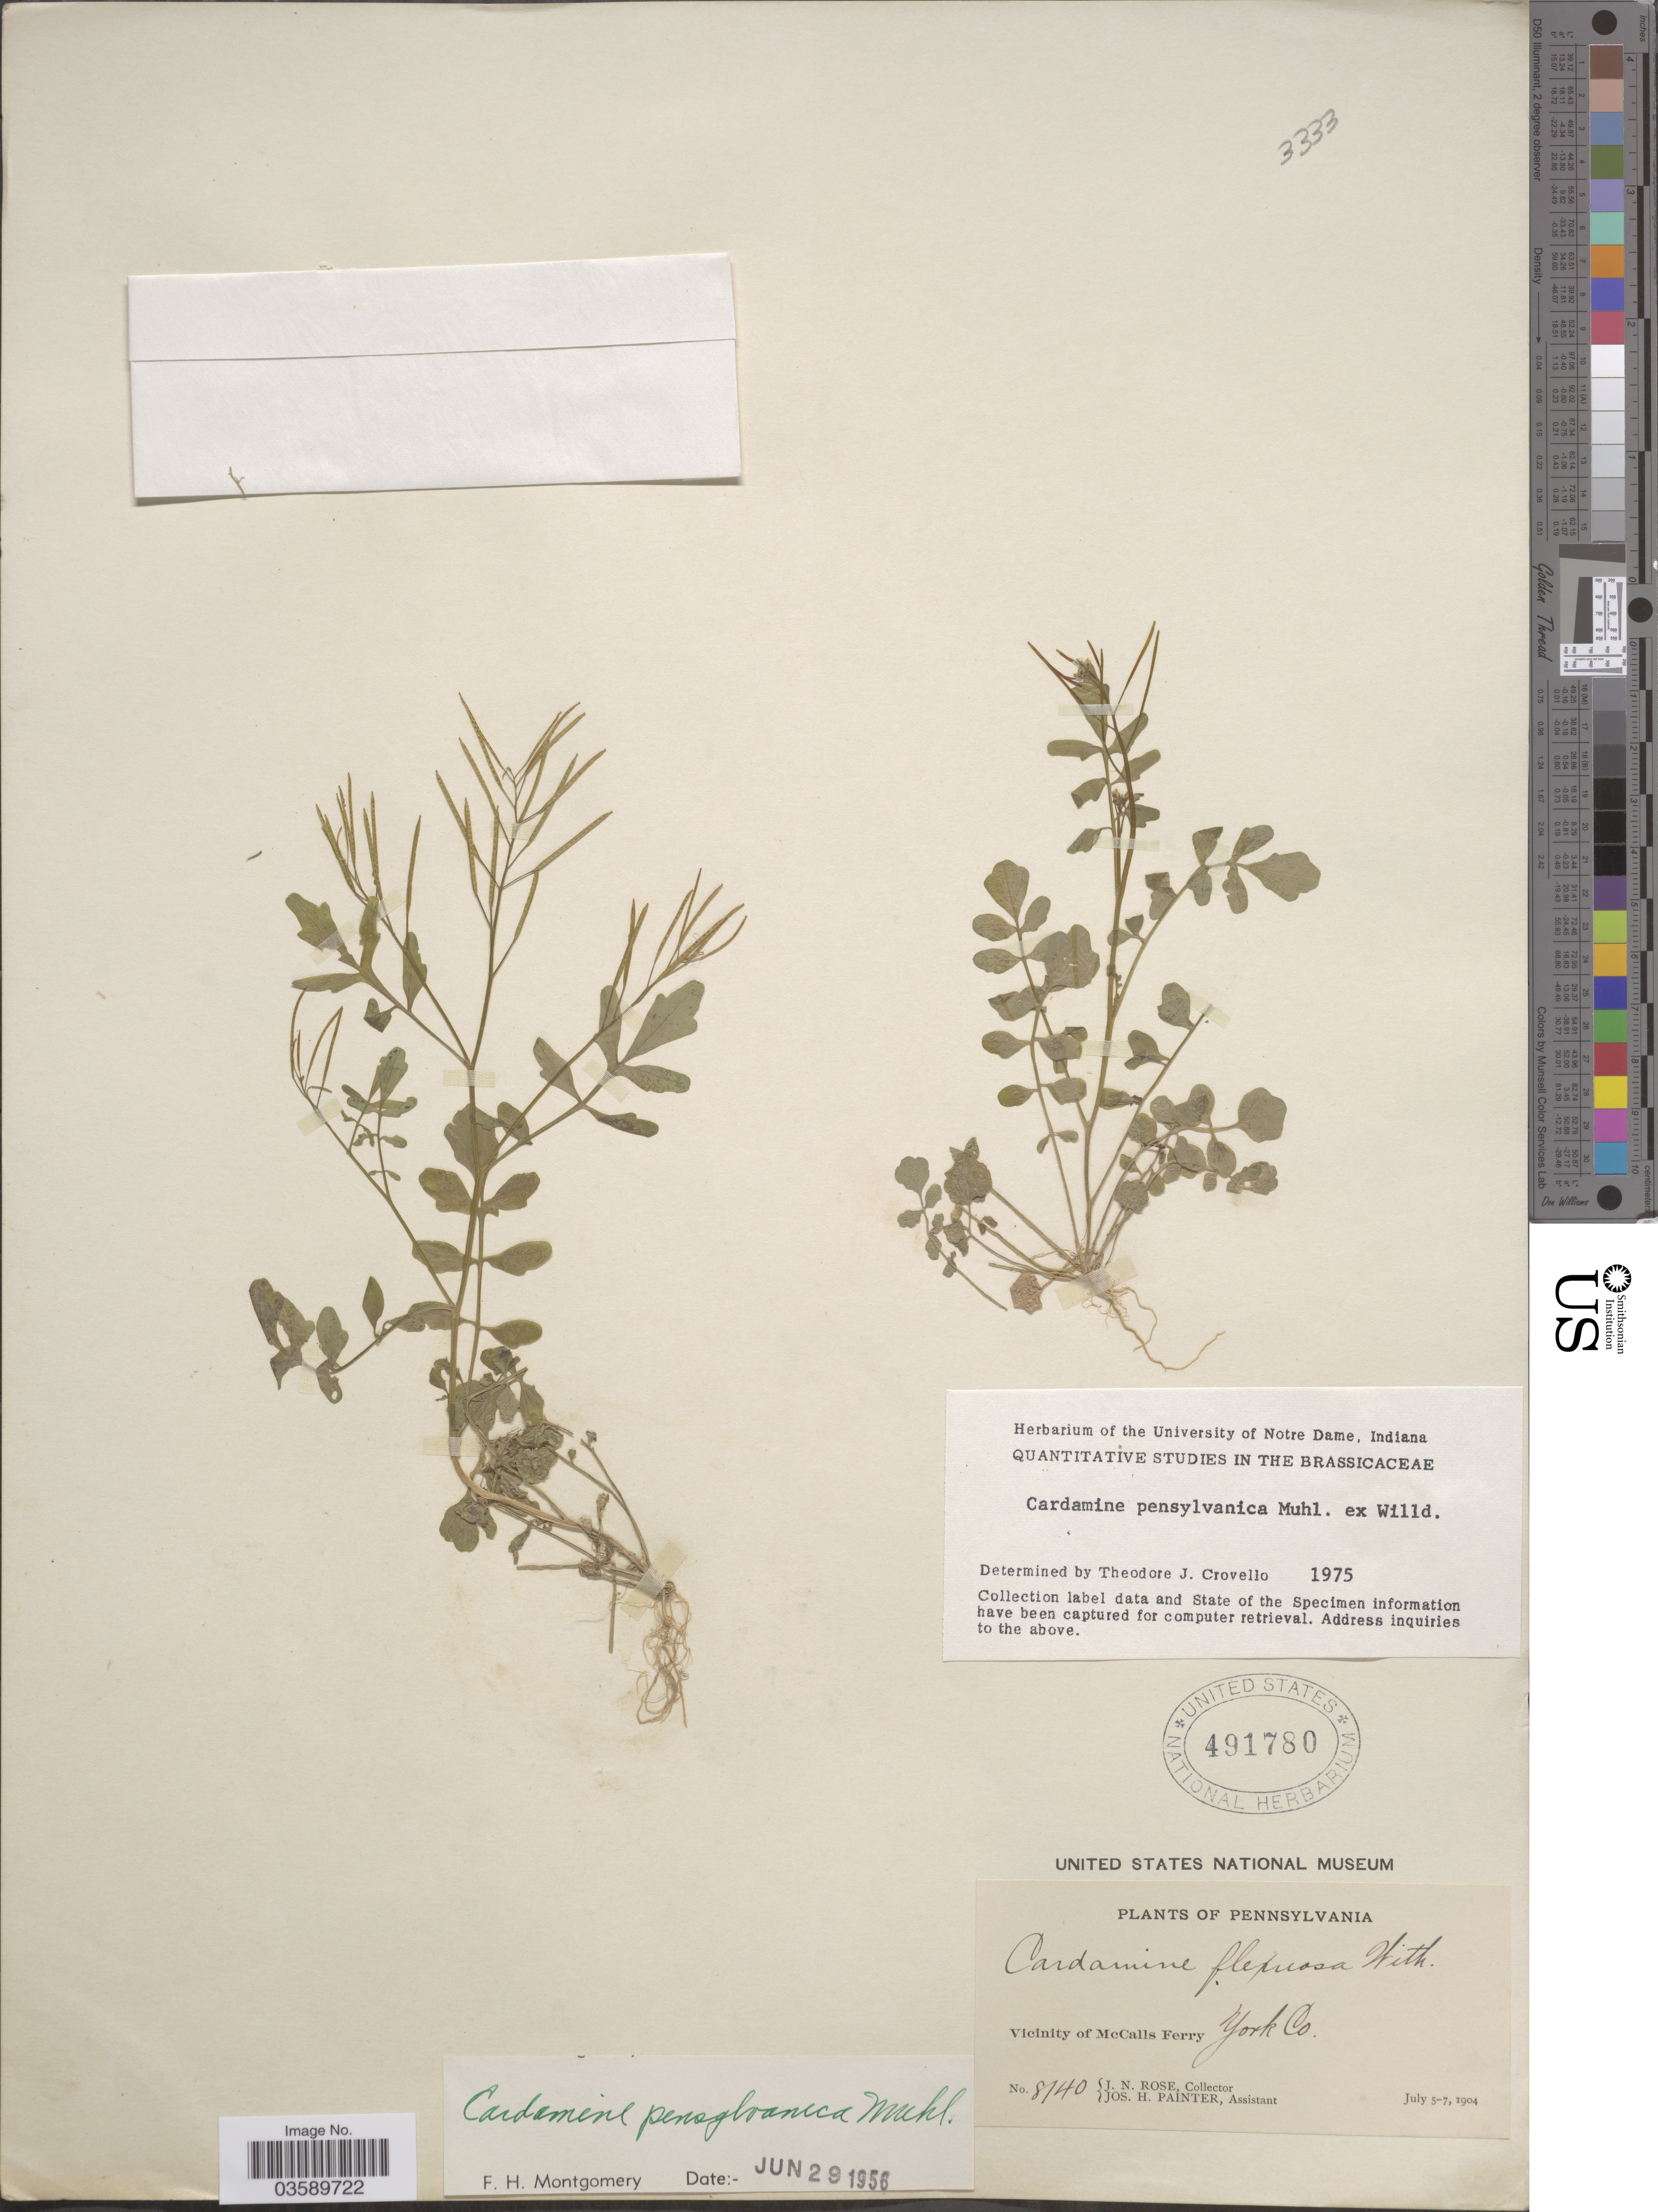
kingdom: Plantae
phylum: Tracheophyta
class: Magnoliopsida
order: Brassicales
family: Brassicaceae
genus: Cardamine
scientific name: Cardamine pensylvanica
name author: Muhl. ex Willd.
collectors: J. N. Rose & J. H. Painter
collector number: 8140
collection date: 1904-07-05/1904-07-07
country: United States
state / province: Pennsylvania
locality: Vicinity of McCalls Ferry, York Co.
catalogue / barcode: US 491780